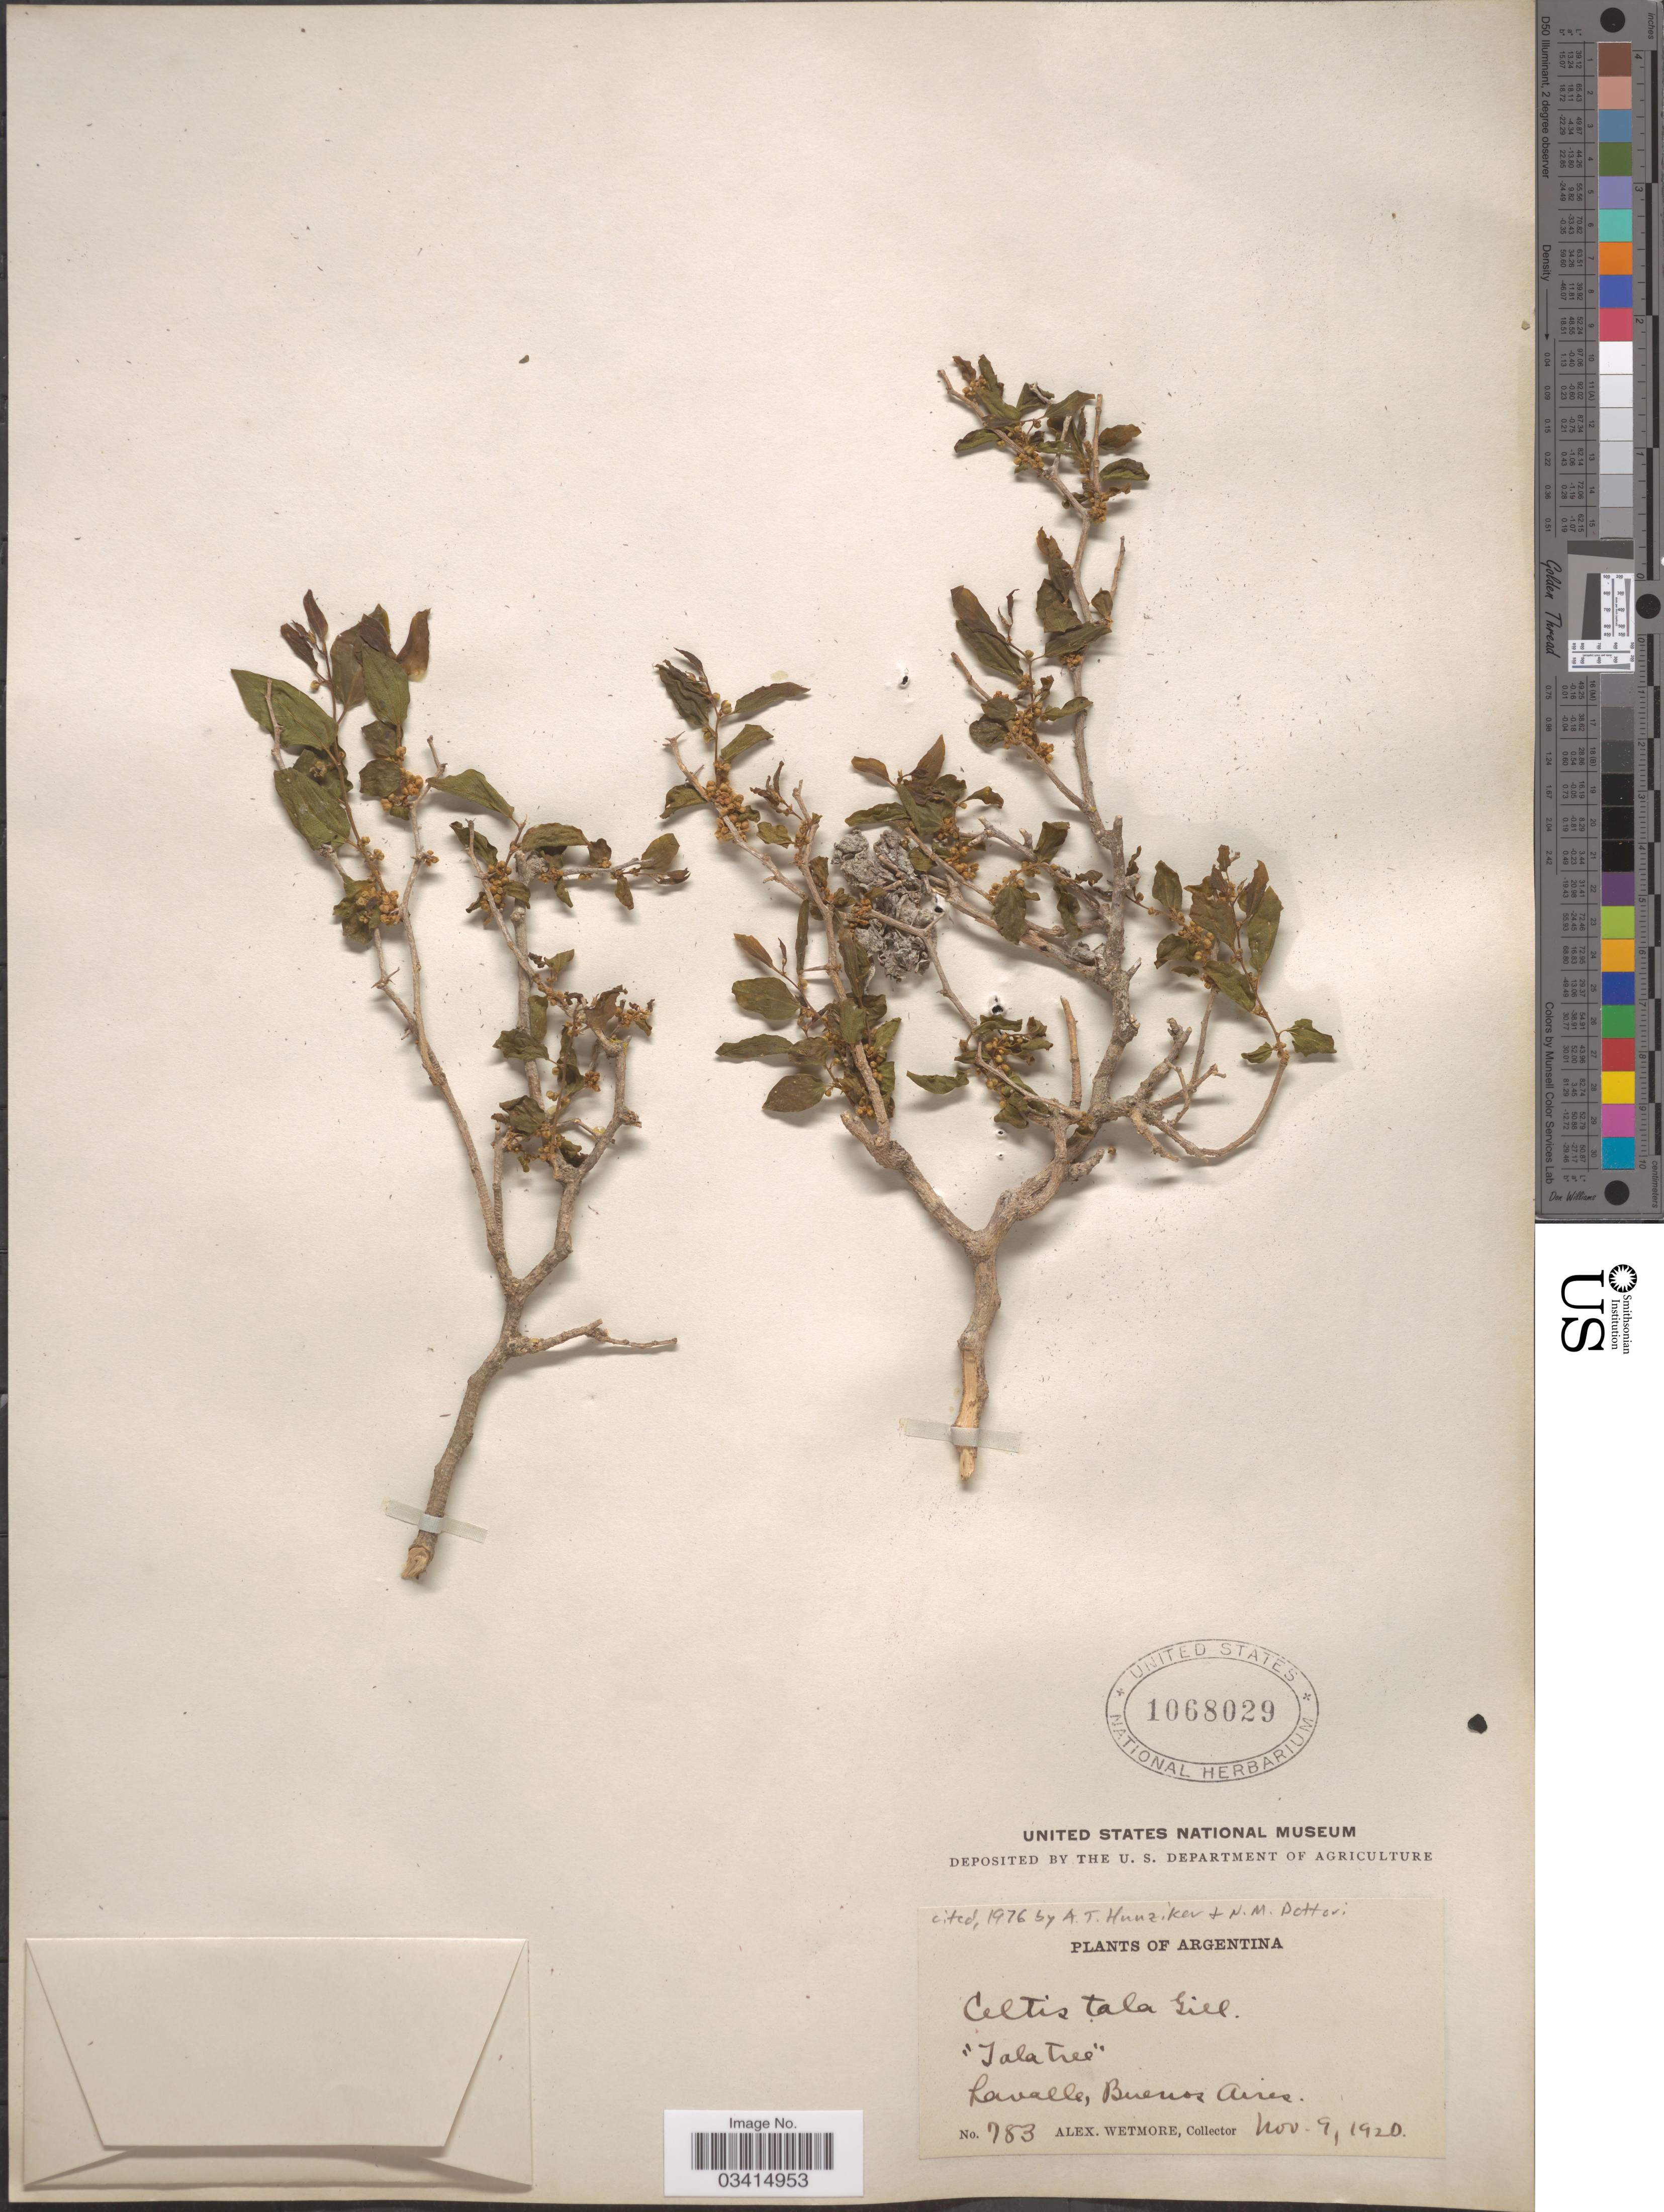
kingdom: Plantae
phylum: Tracheophyta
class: Magnoliopsida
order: Rosales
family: Cannabaceae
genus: Celtis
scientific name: Celtis tala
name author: Gillies ex Planch.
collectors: A. Wetmore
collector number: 783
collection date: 1920-11-09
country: Argentina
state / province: Buenos Aires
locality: Lavalle.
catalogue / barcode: US 1068029